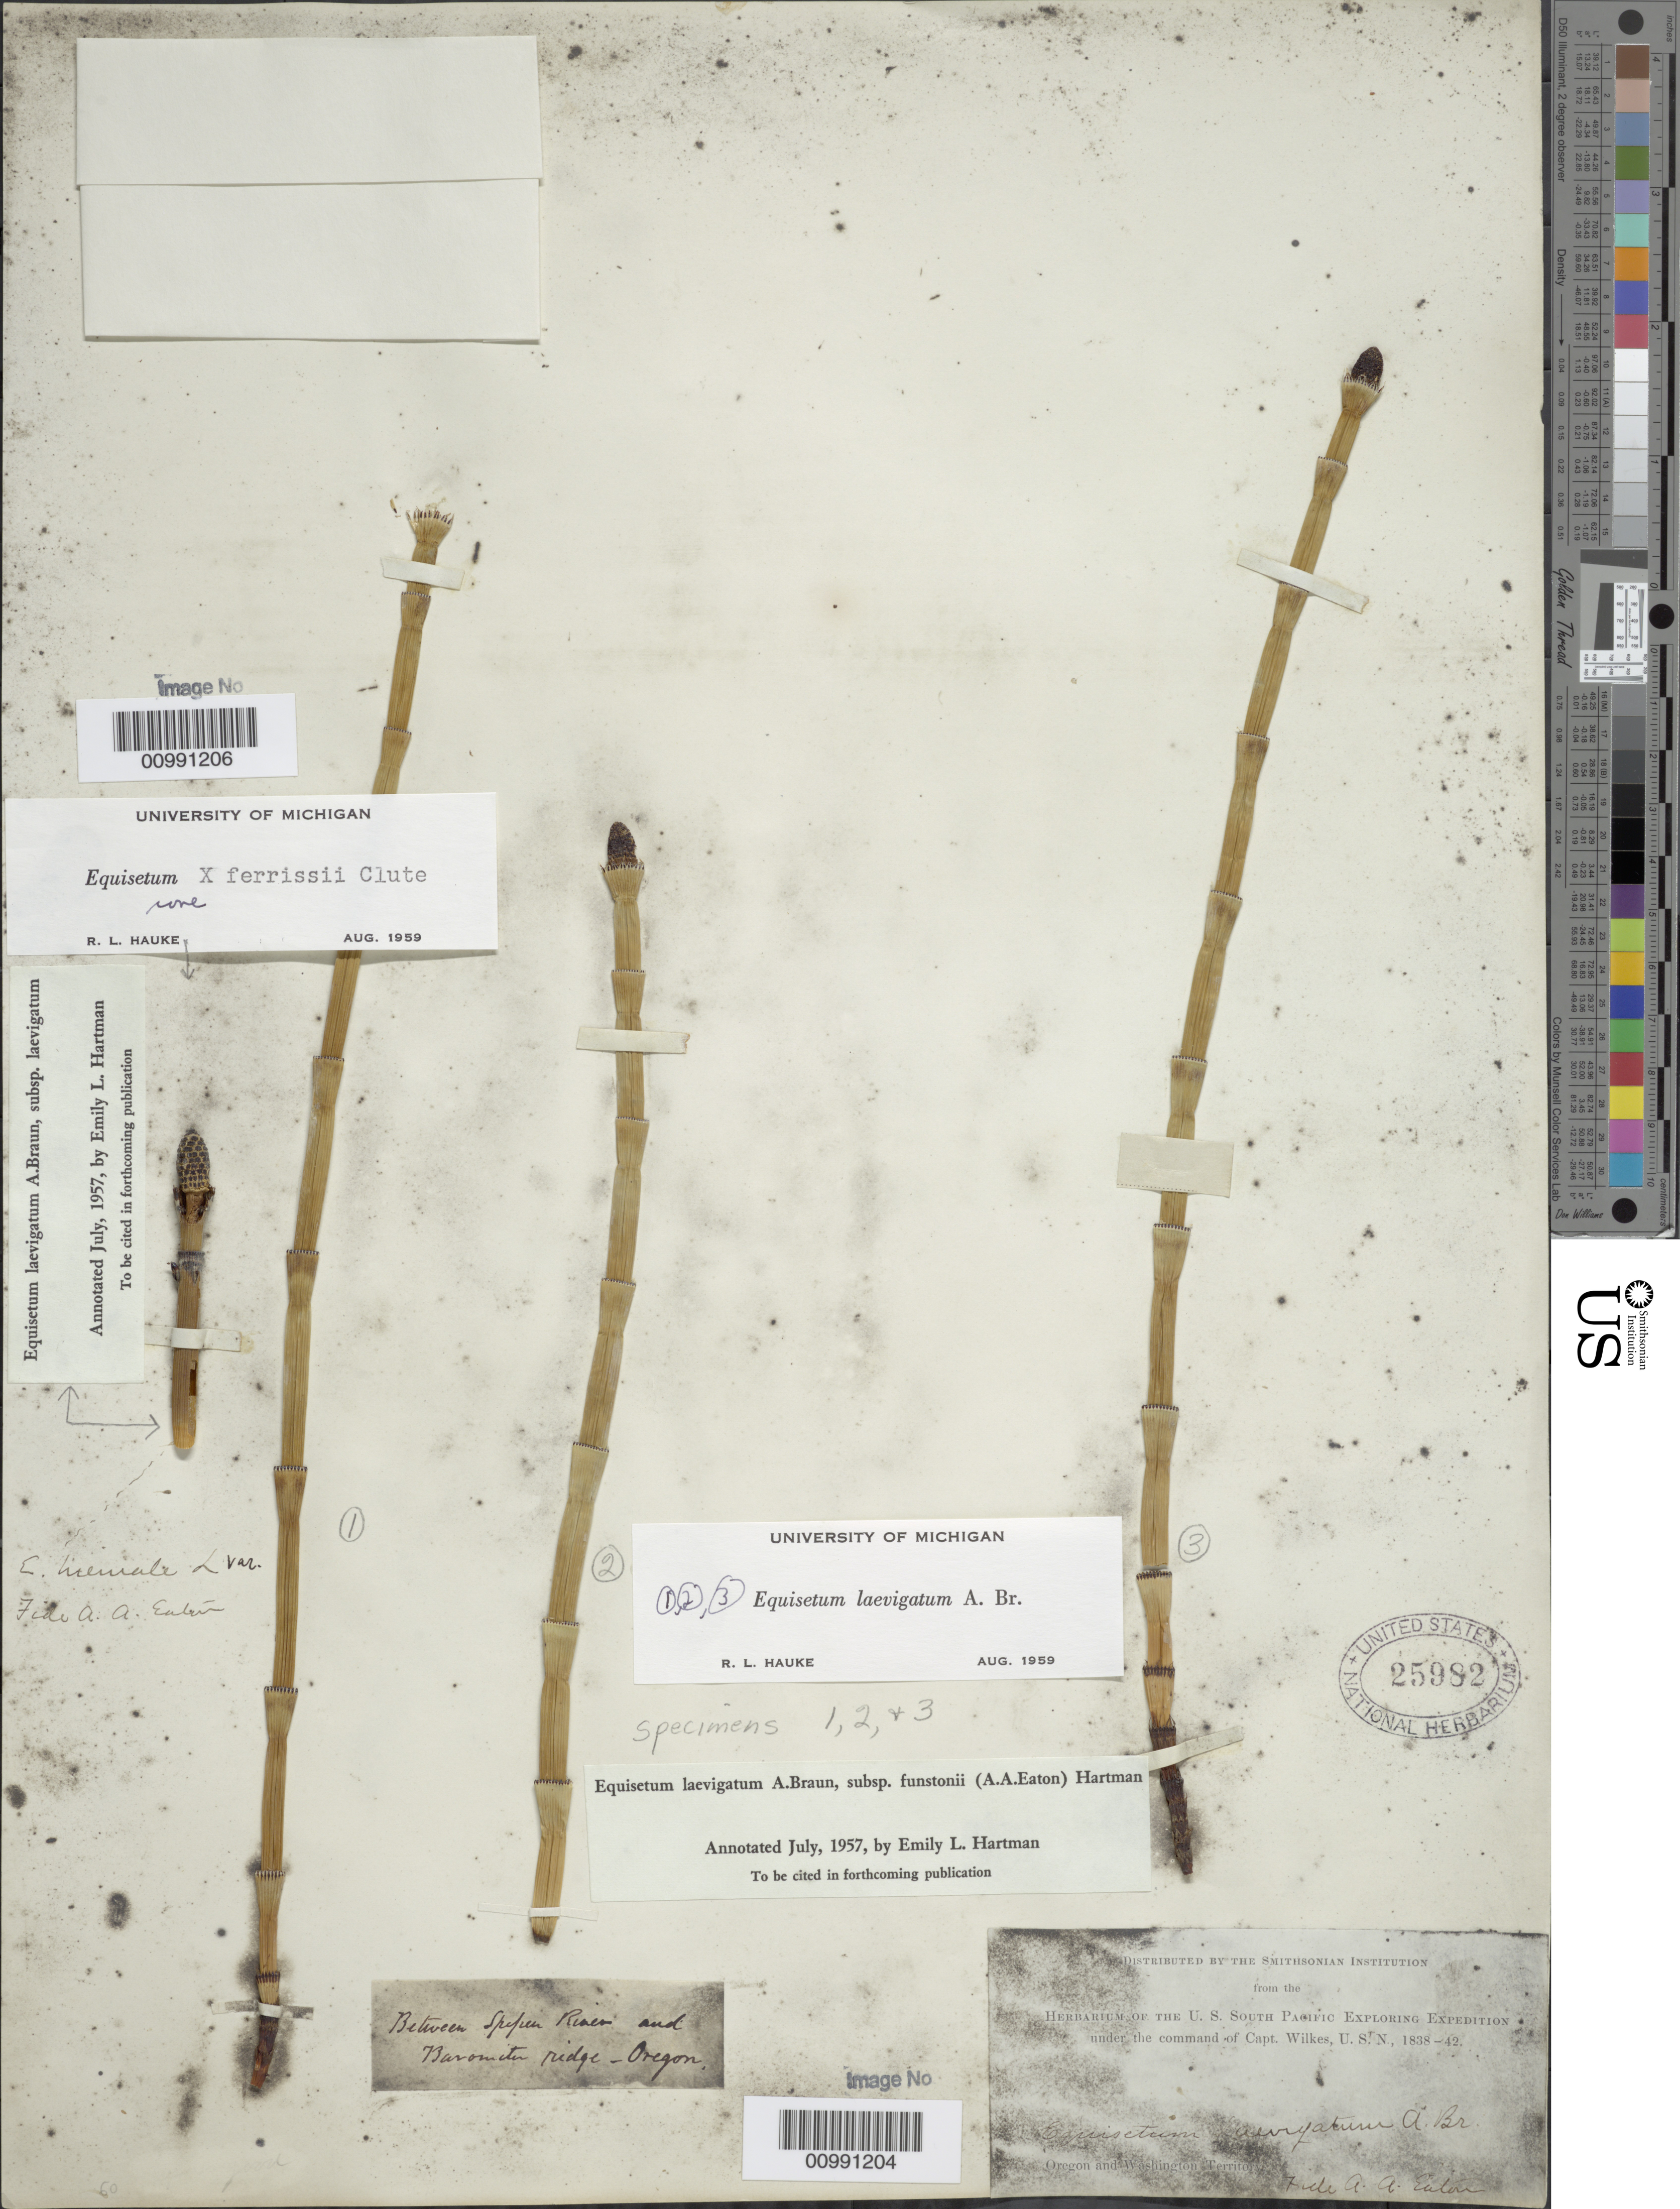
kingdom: Plantae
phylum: Tracheophyta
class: Polypodiopsida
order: Equisetales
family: Equisetaceae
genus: Equisetum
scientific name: Equisetum x ferrissii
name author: Clute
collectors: Wilkes Explor. Exped. & A. A. Eaton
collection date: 1838/1842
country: United States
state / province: Oregon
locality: Oregon and Washington Territory, between Spipen [interpreted] river and Barometer ridge - Oregon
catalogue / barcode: US 25982